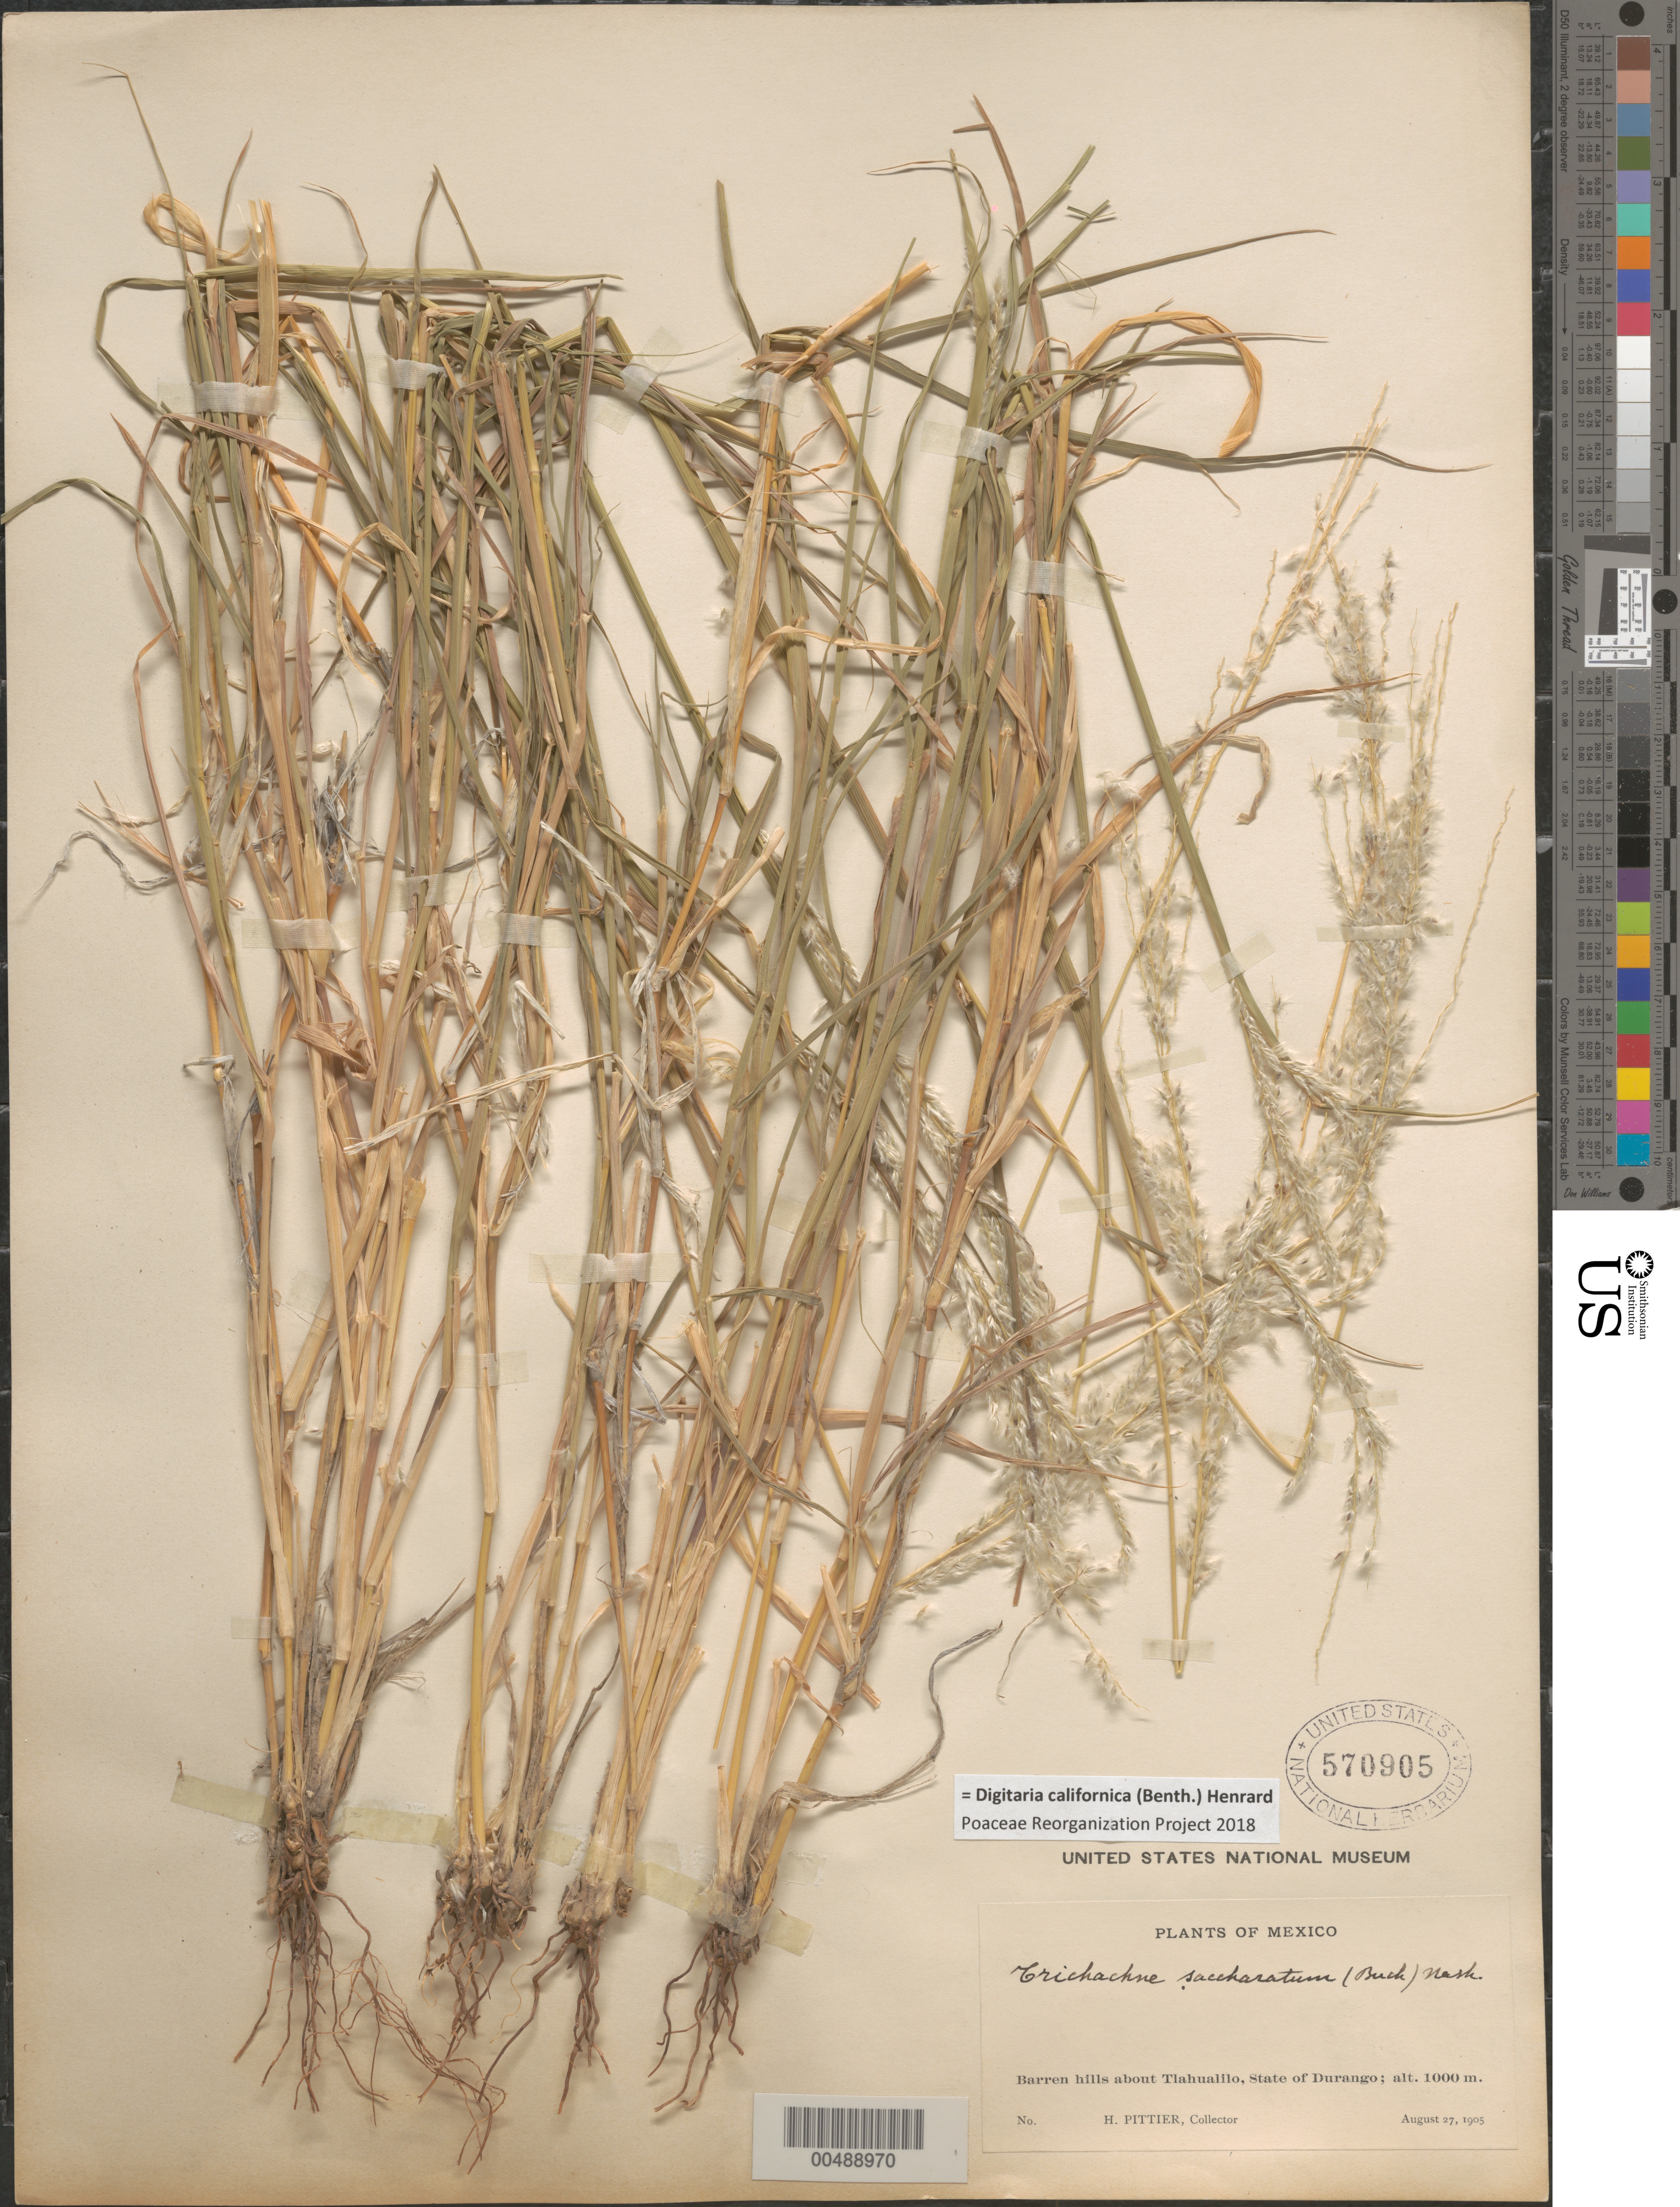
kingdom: Plantae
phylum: Tracheophyta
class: Liliopsida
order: Poales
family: Poaceae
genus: Digitaria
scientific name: Digitaria californica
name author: (Benth.) Henr.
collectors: H. F. Pittier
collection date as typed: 27 Aug 1905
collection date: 1905-08-27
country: Mexico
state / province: Durango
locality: About Tlahualilo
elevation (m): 1000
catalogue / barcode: US 570905